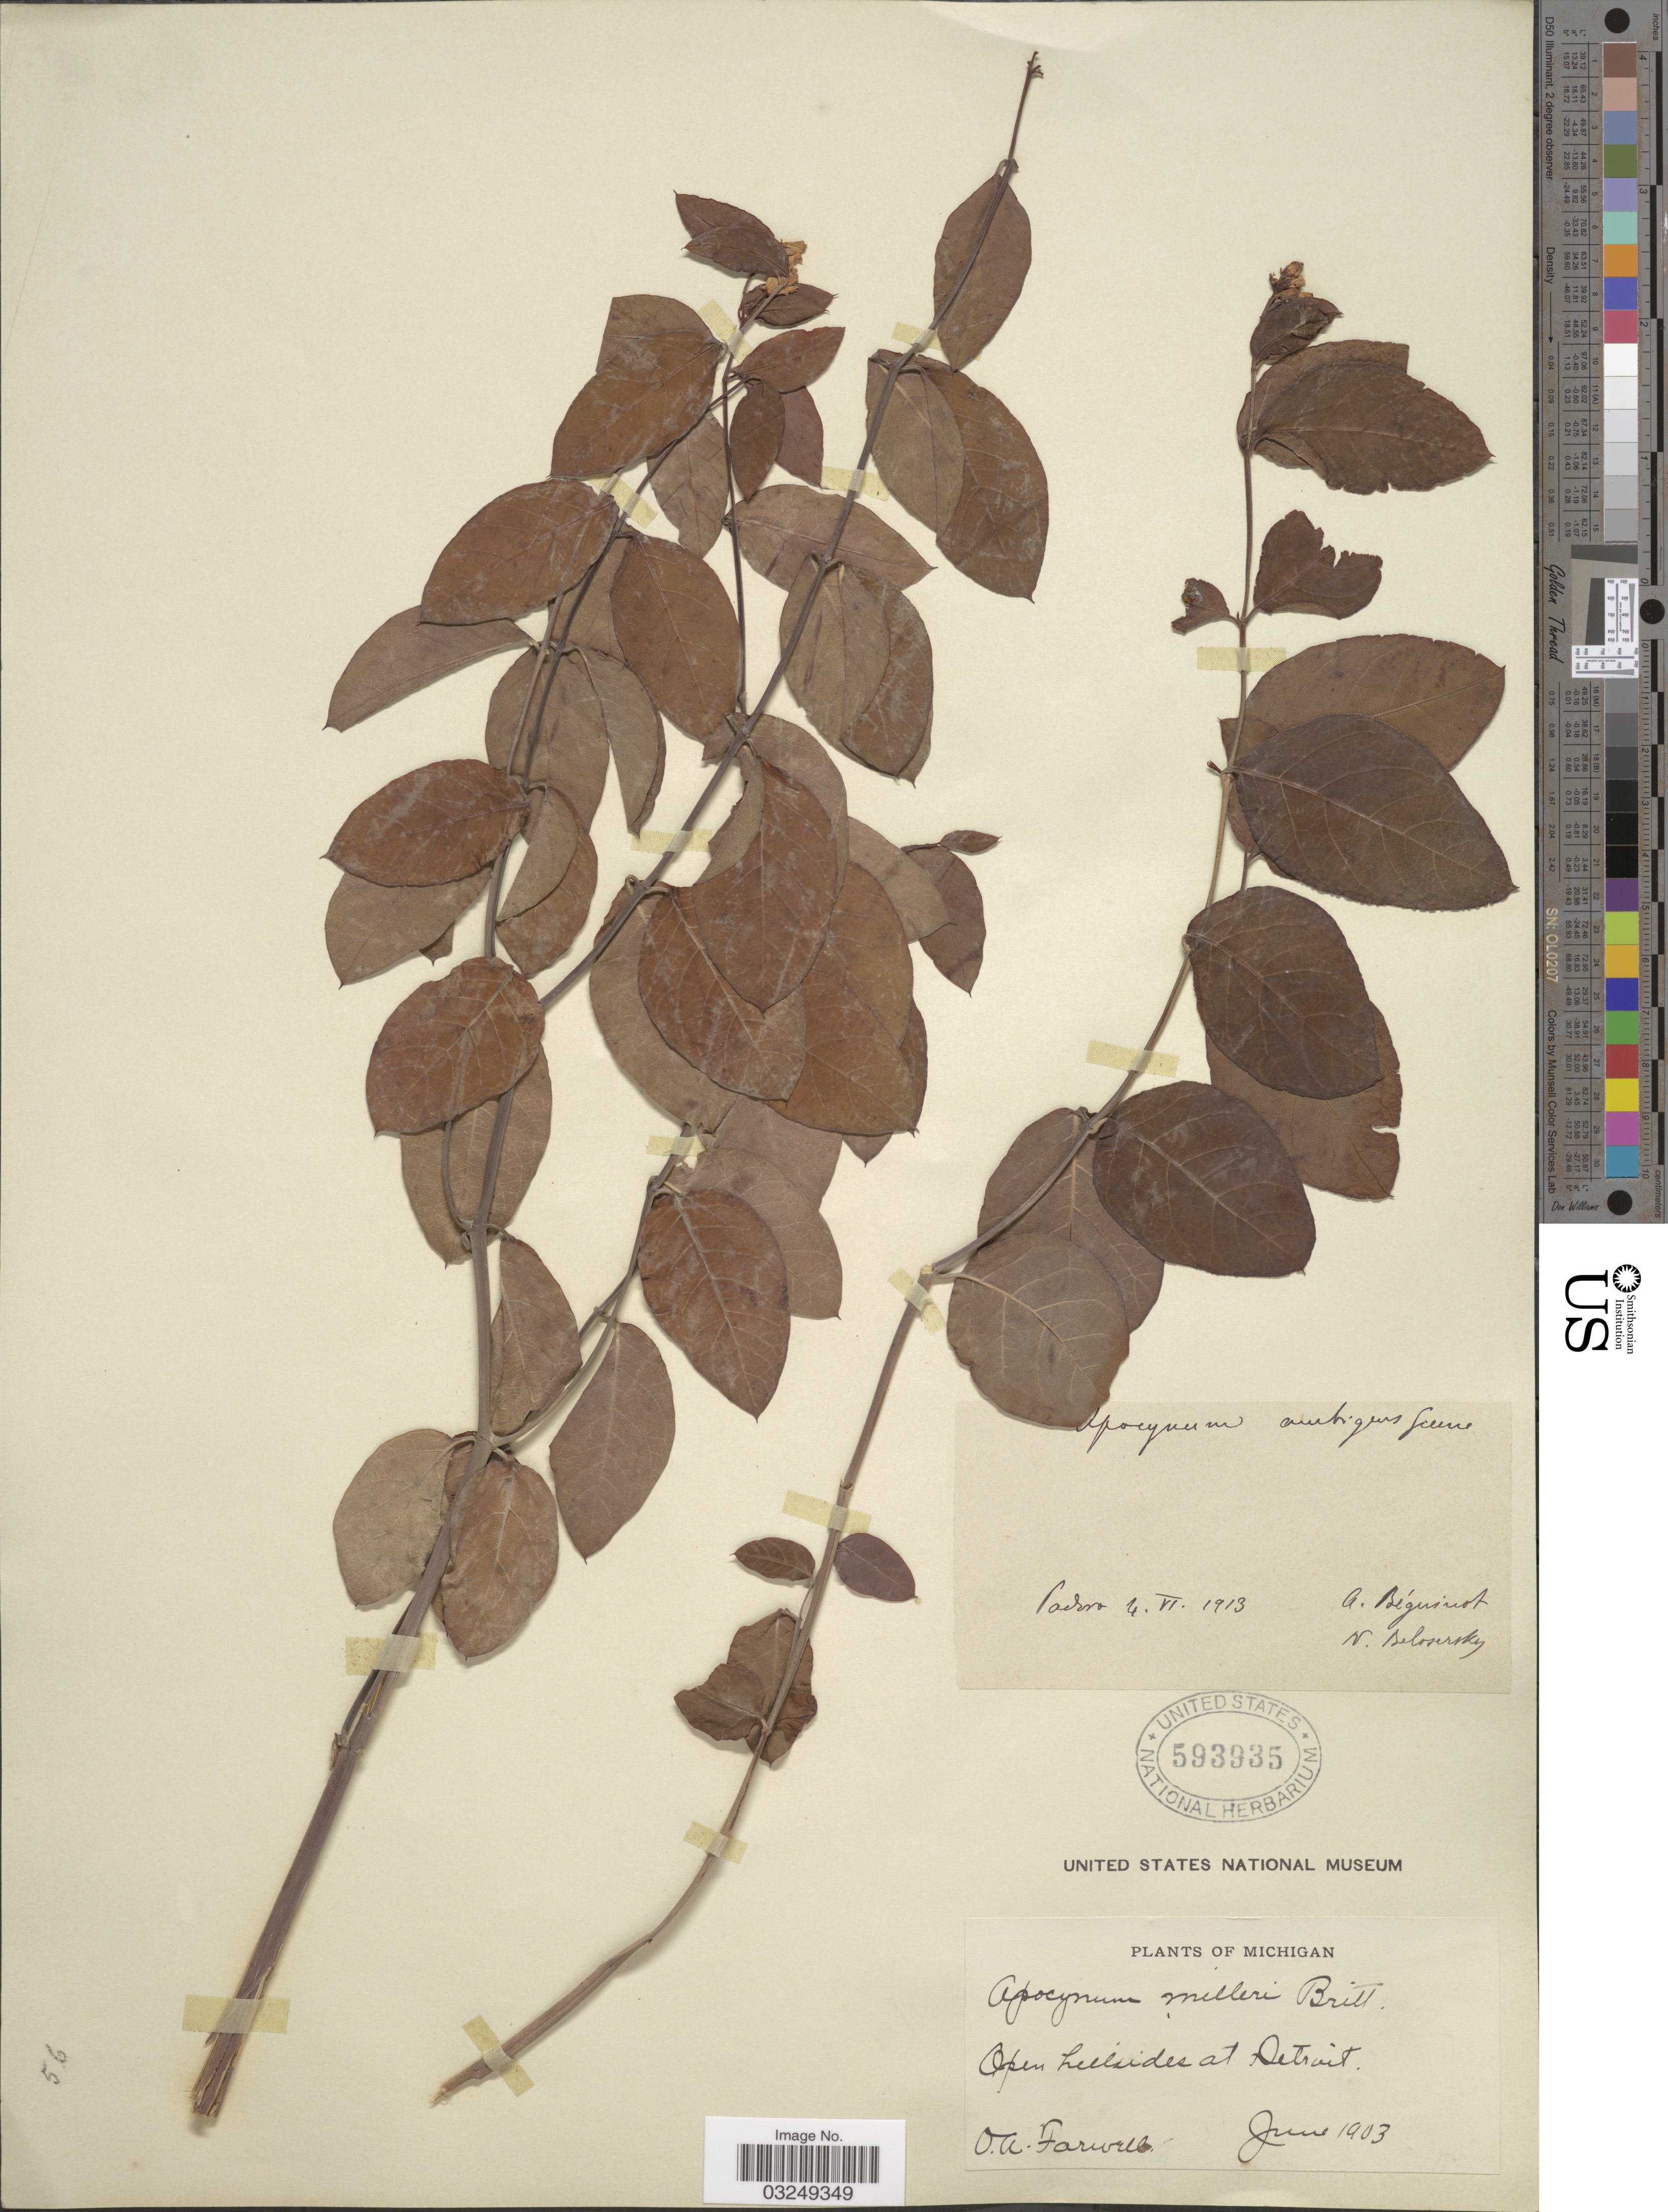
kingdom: Plantae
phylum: Tracheophyta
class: Magnoliopsida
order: Gentianales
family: Apocynaceae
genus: Apocynum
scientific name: Apocynum ambigens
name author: S.W. Greene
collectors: O. Farwell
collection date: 1903-06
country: United States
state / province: Michigan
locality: Open hillsides at Detroit.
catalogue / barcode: US 593935